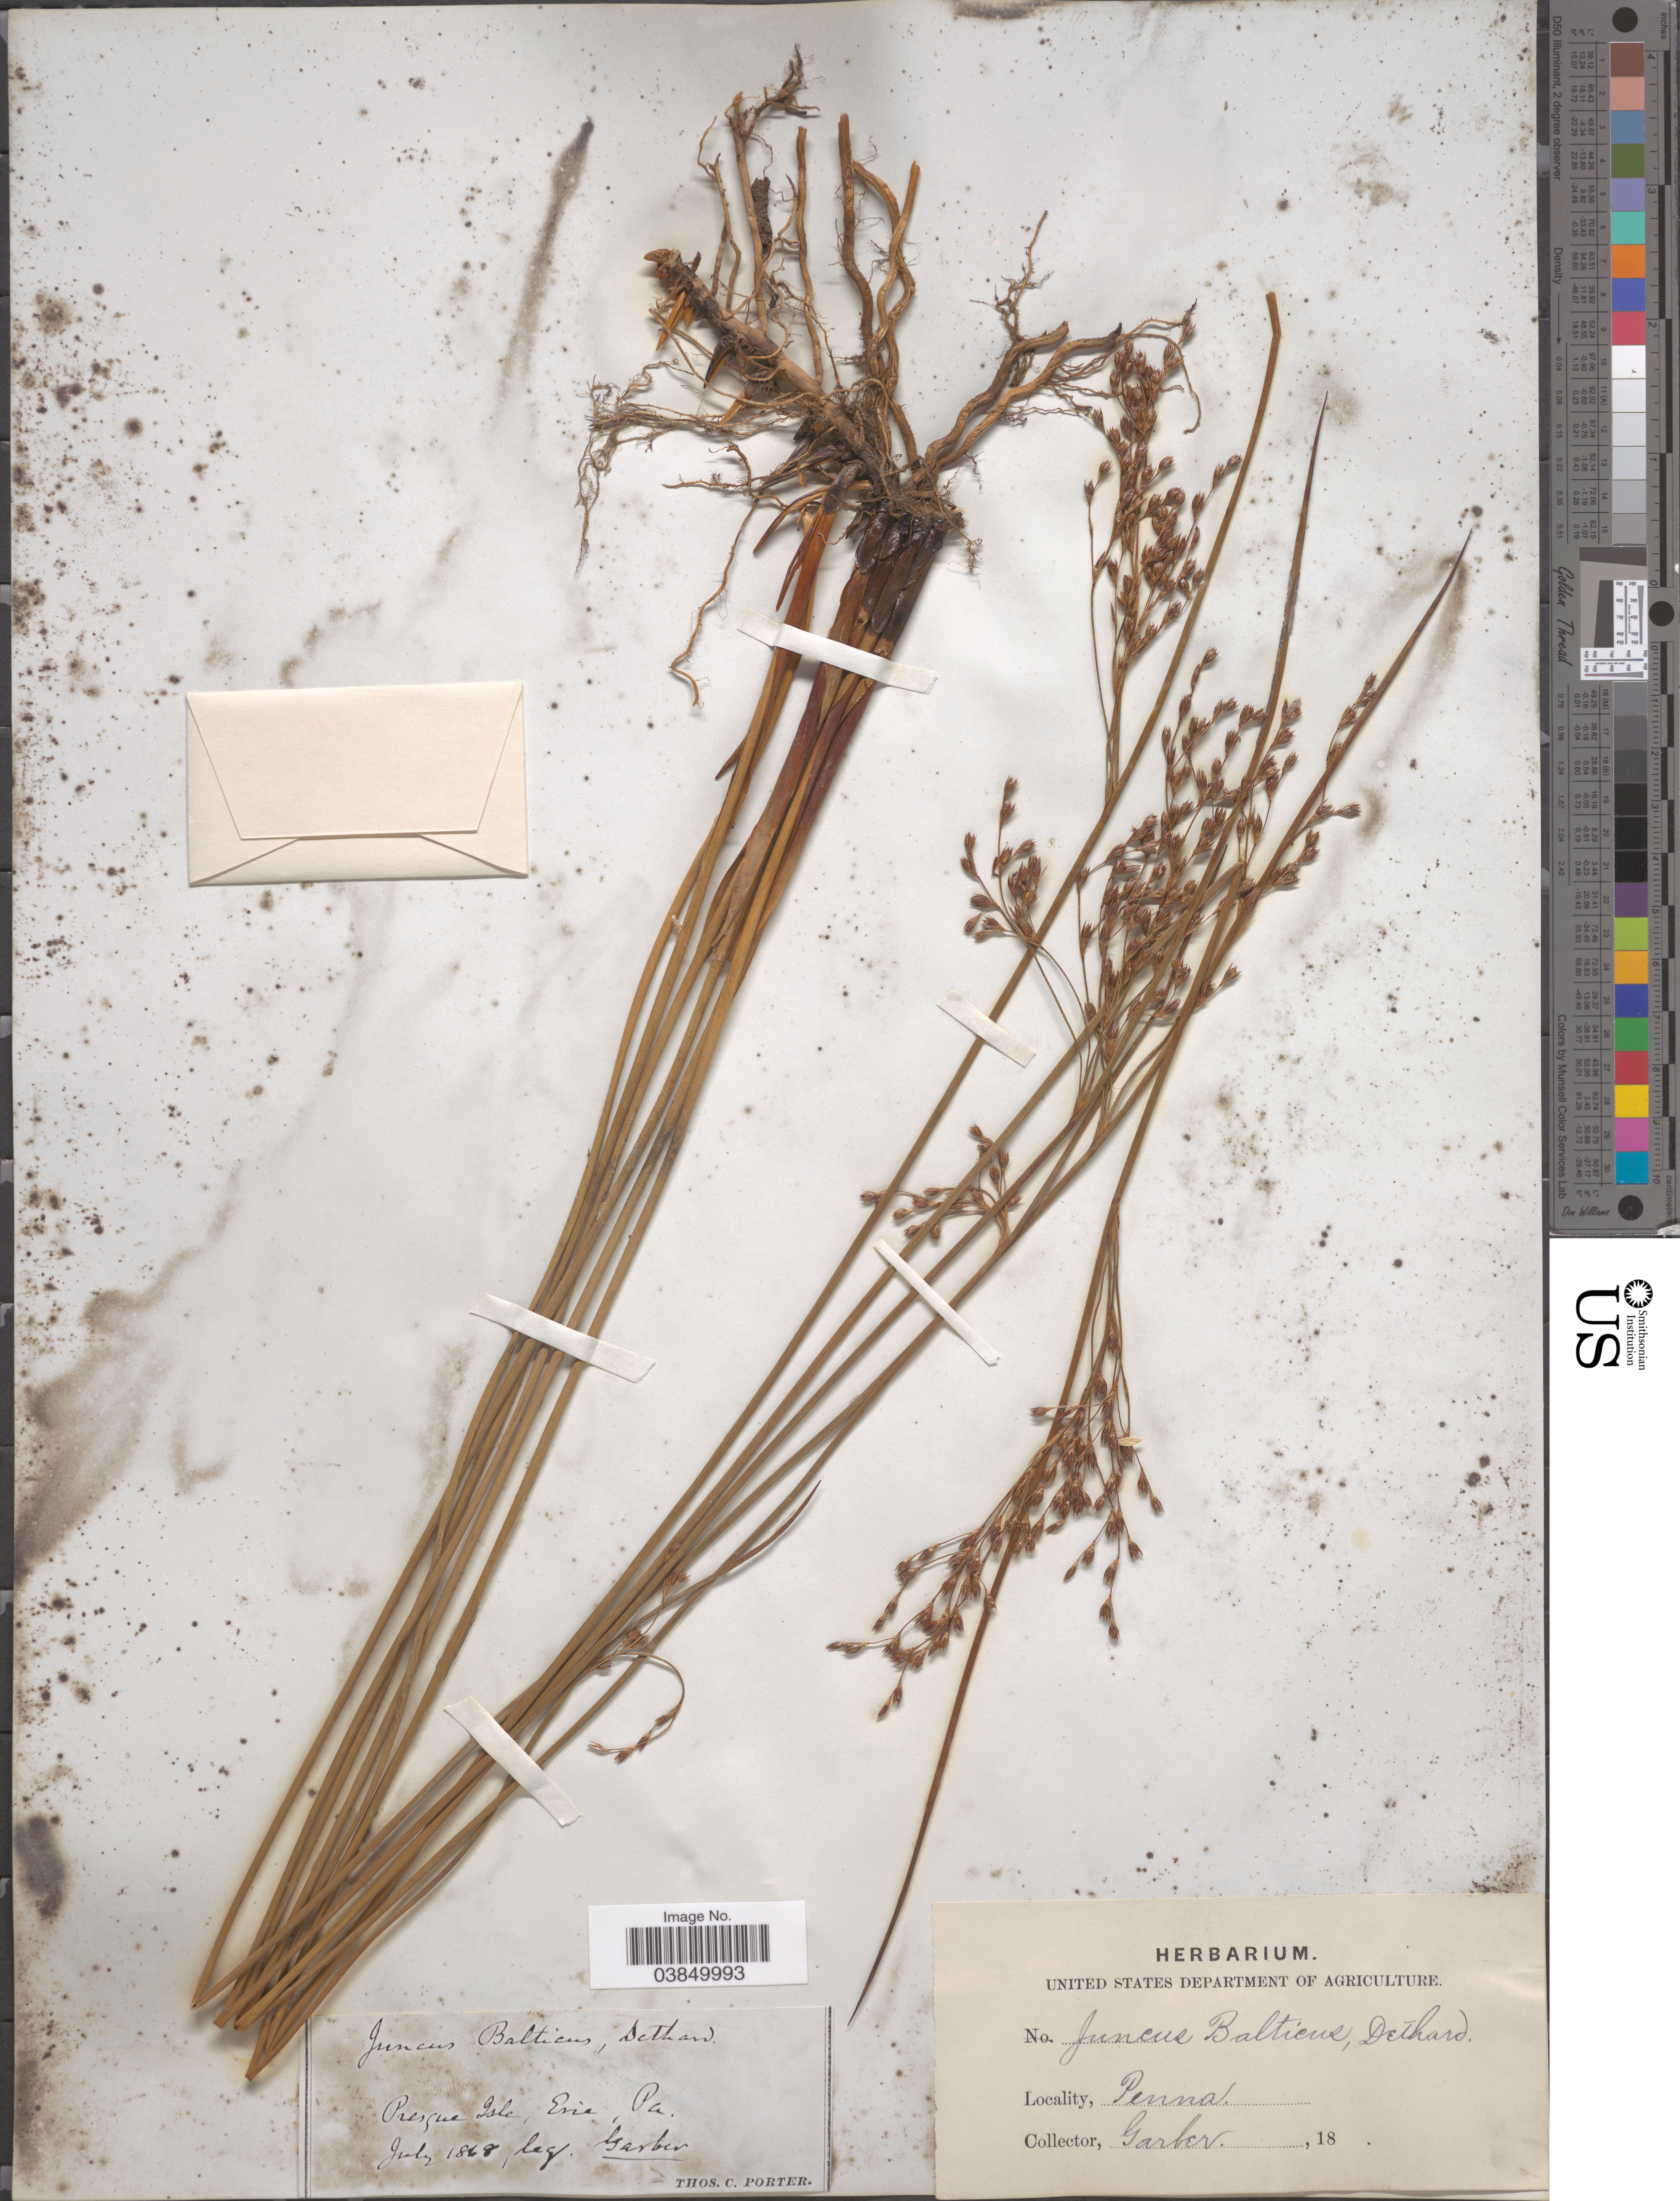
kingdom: Plantae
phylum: Tracheophyta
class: Liliopsida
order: Poales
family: Juncaceae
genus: Juncus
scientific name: Juncus balticus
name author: Willd.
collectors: -- Garber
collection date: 1868-07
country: United States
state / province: Pennsylvania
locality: Presque Isle, Erie.